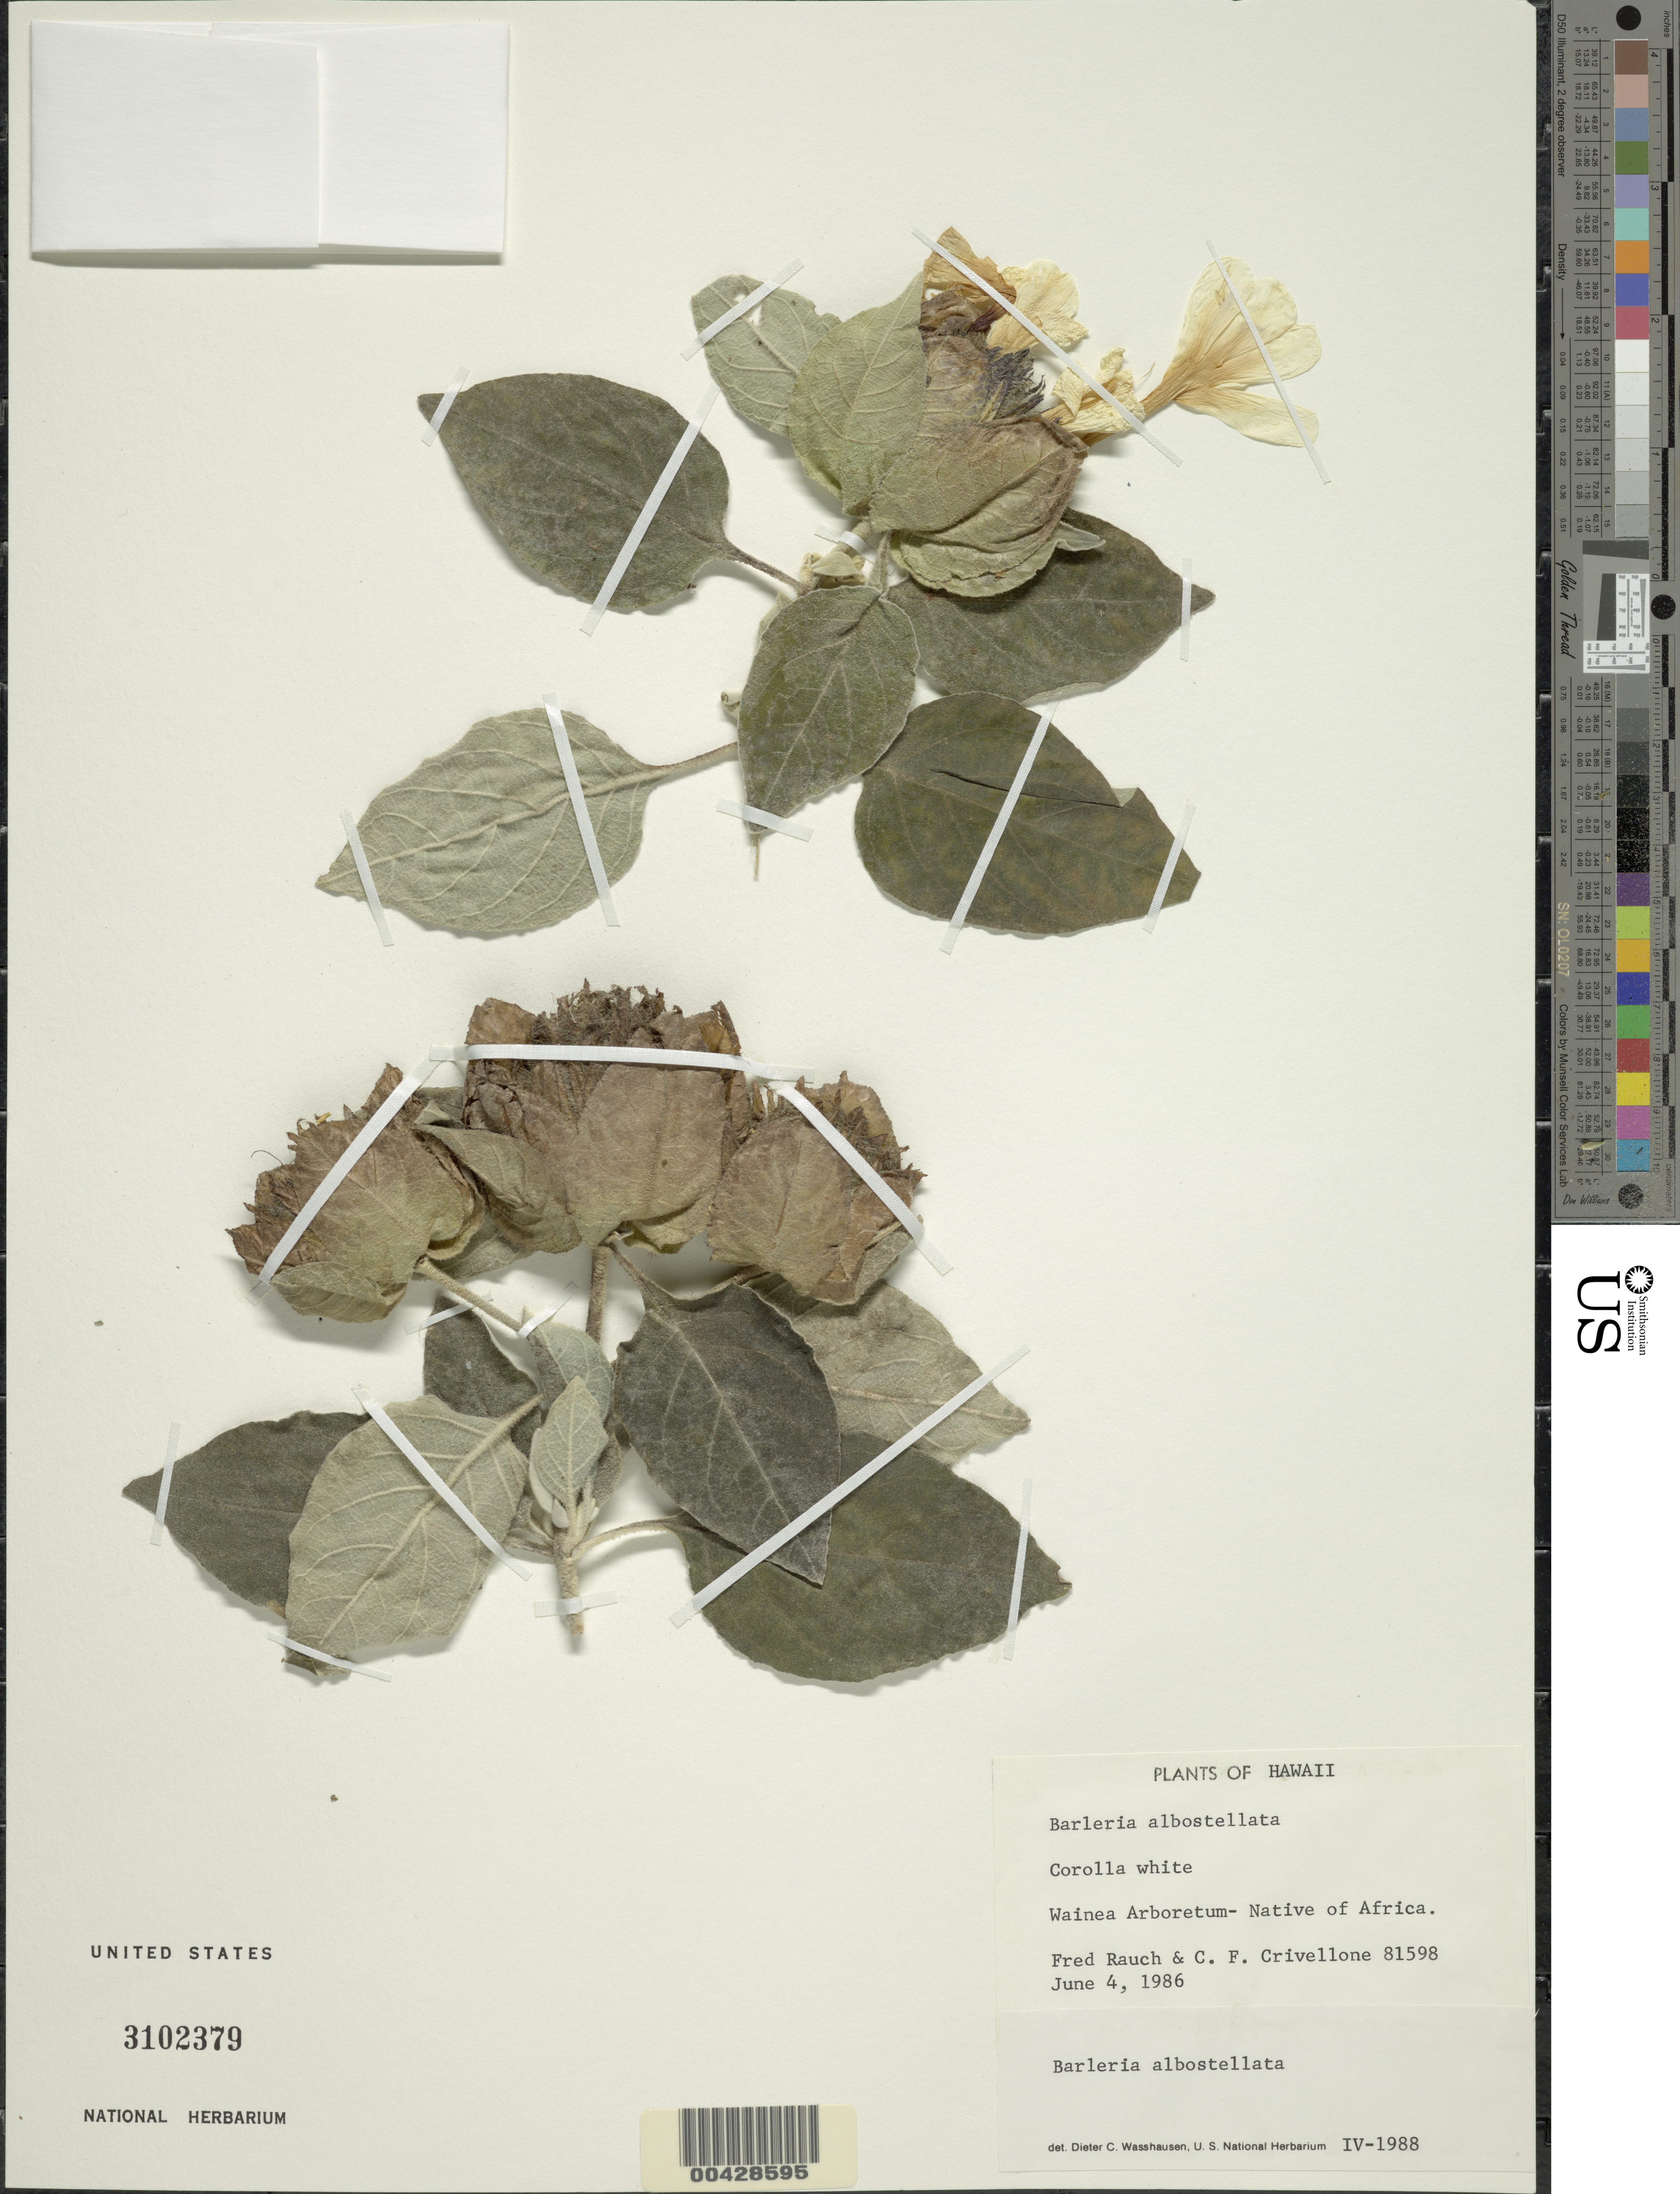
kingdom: Plantae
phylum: Tracheophyta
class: Magnoliopsida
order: Lamiales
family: Acanthaceae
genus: Barleria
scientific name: Barleria albostellata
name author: C.B. Clarke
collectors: F. Rauch & C. Crivellone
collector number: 81598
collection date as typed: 4 Jun 1986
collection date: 1986-06-04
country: United States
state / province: Hawaii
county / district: Honolulu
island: Oahu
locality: Waimea Arboretum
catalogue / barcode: US 3102379